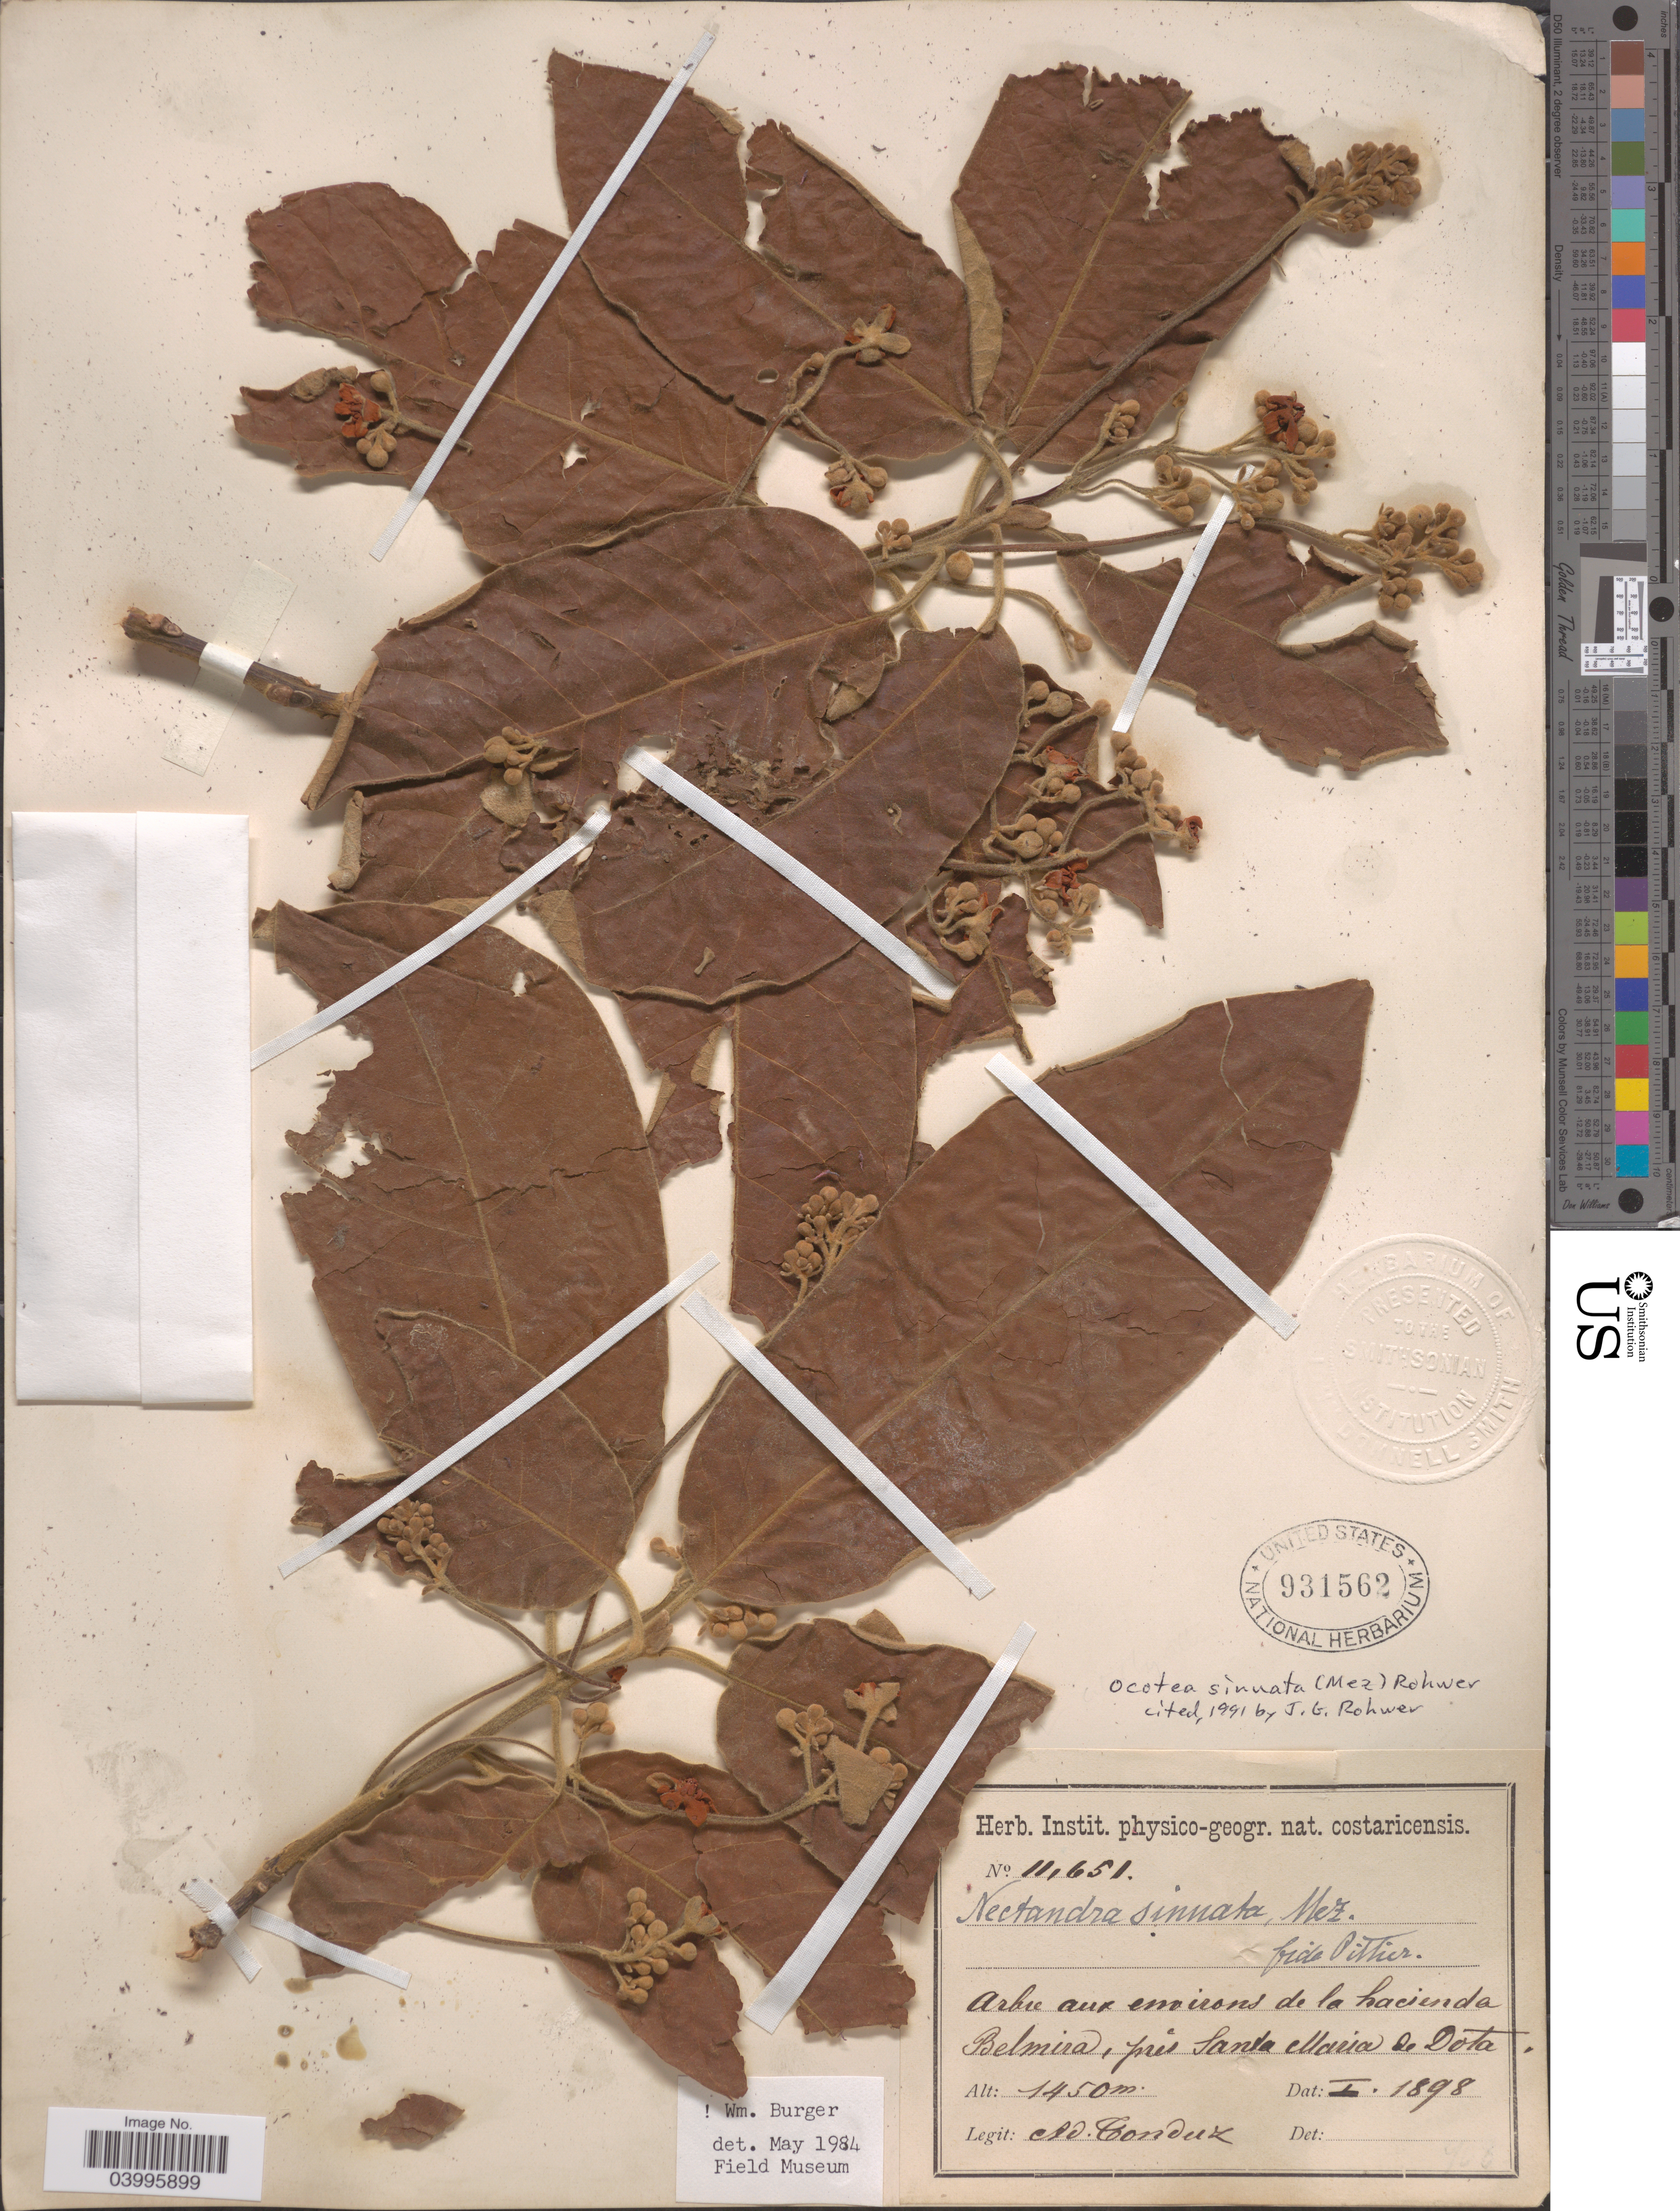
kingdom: Plantae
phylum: Tracheophyta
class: Magnoliopsida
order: Laurales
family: Lauraceae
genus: Ocotea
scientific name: Ocotea sinuata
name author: (Mez) Rohwer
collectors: A. Tonduz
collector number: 11651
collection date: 1898-01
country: Costa Rica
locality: Arbre aux environs de la hacienda Belmira, prés Santa Maria de Dota.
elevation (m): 1450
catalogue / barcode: US 931562